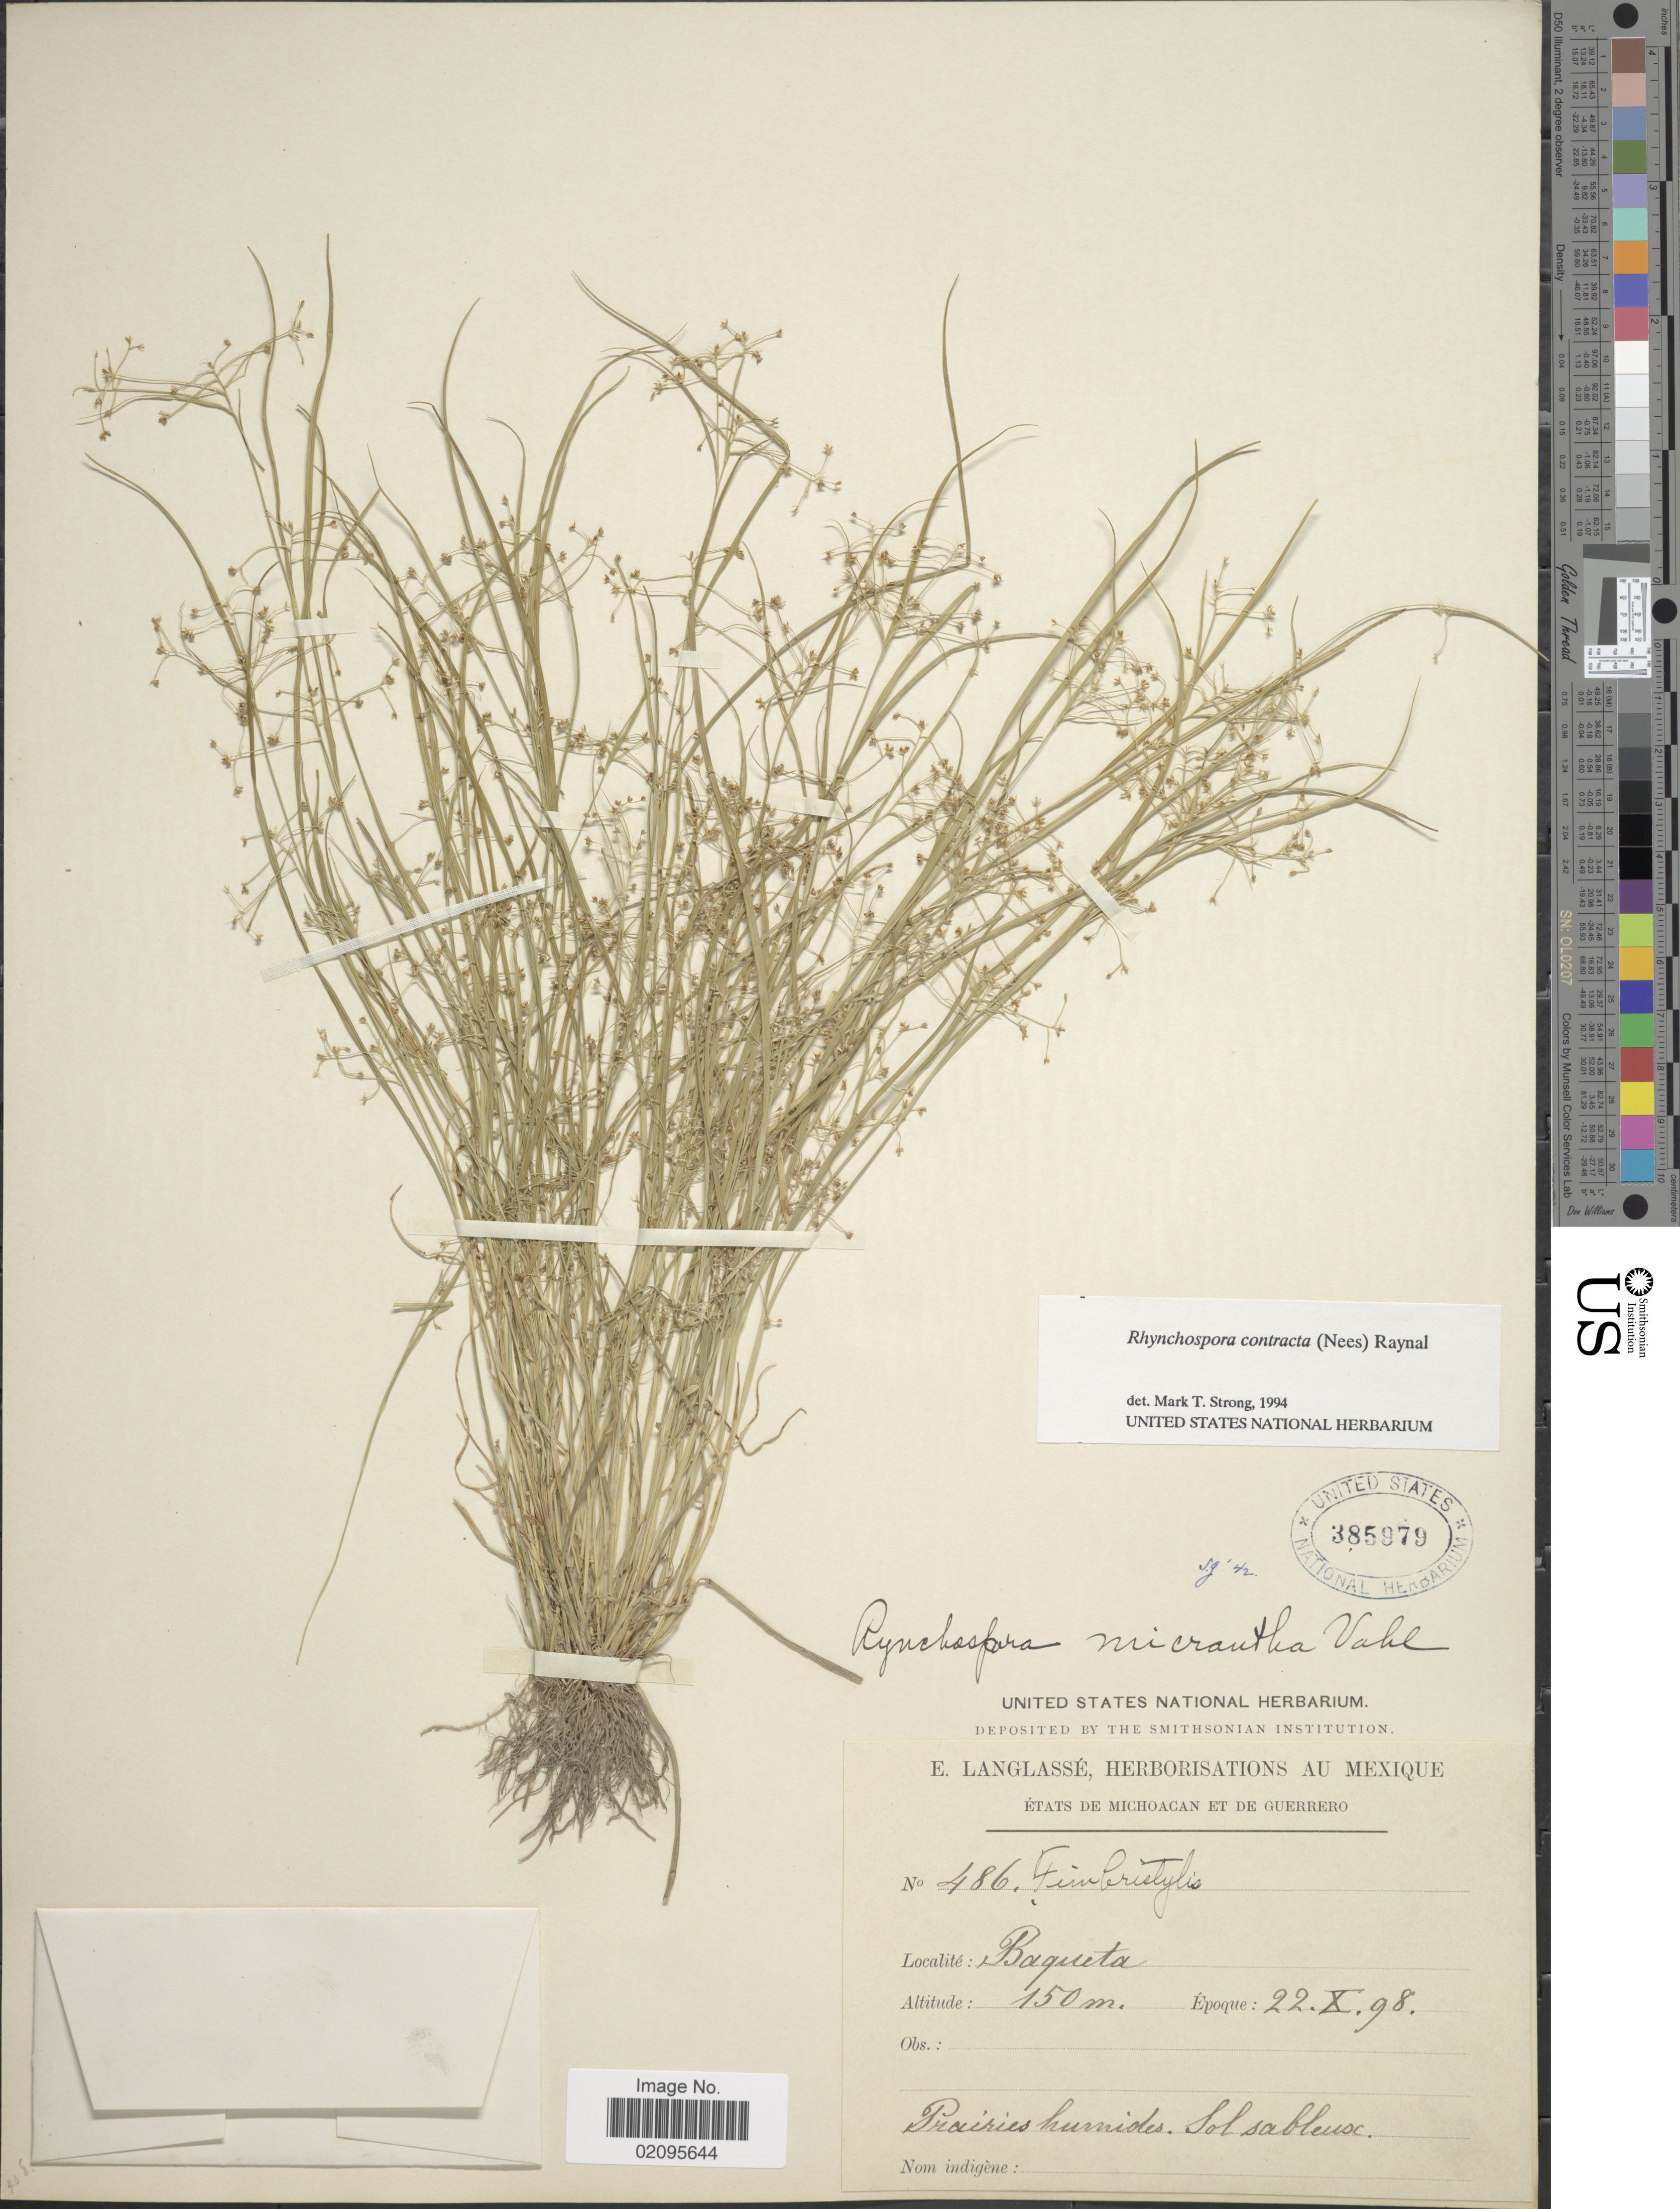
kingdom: Plantae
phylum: Tracheophyta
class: Liliopsida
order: Poales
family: Cyperaceae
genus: Rhynchospora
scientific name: Rhynchospora contracta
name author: (Nees) J. Raynal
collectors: E. Langlassé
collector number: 486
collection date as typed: Transcribed d/m/y: 22/10/98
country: Mexico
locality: Etats de Michoacan et de Guerrero, Baqueta, prairies humides.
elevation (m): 150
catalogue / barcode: US 385979